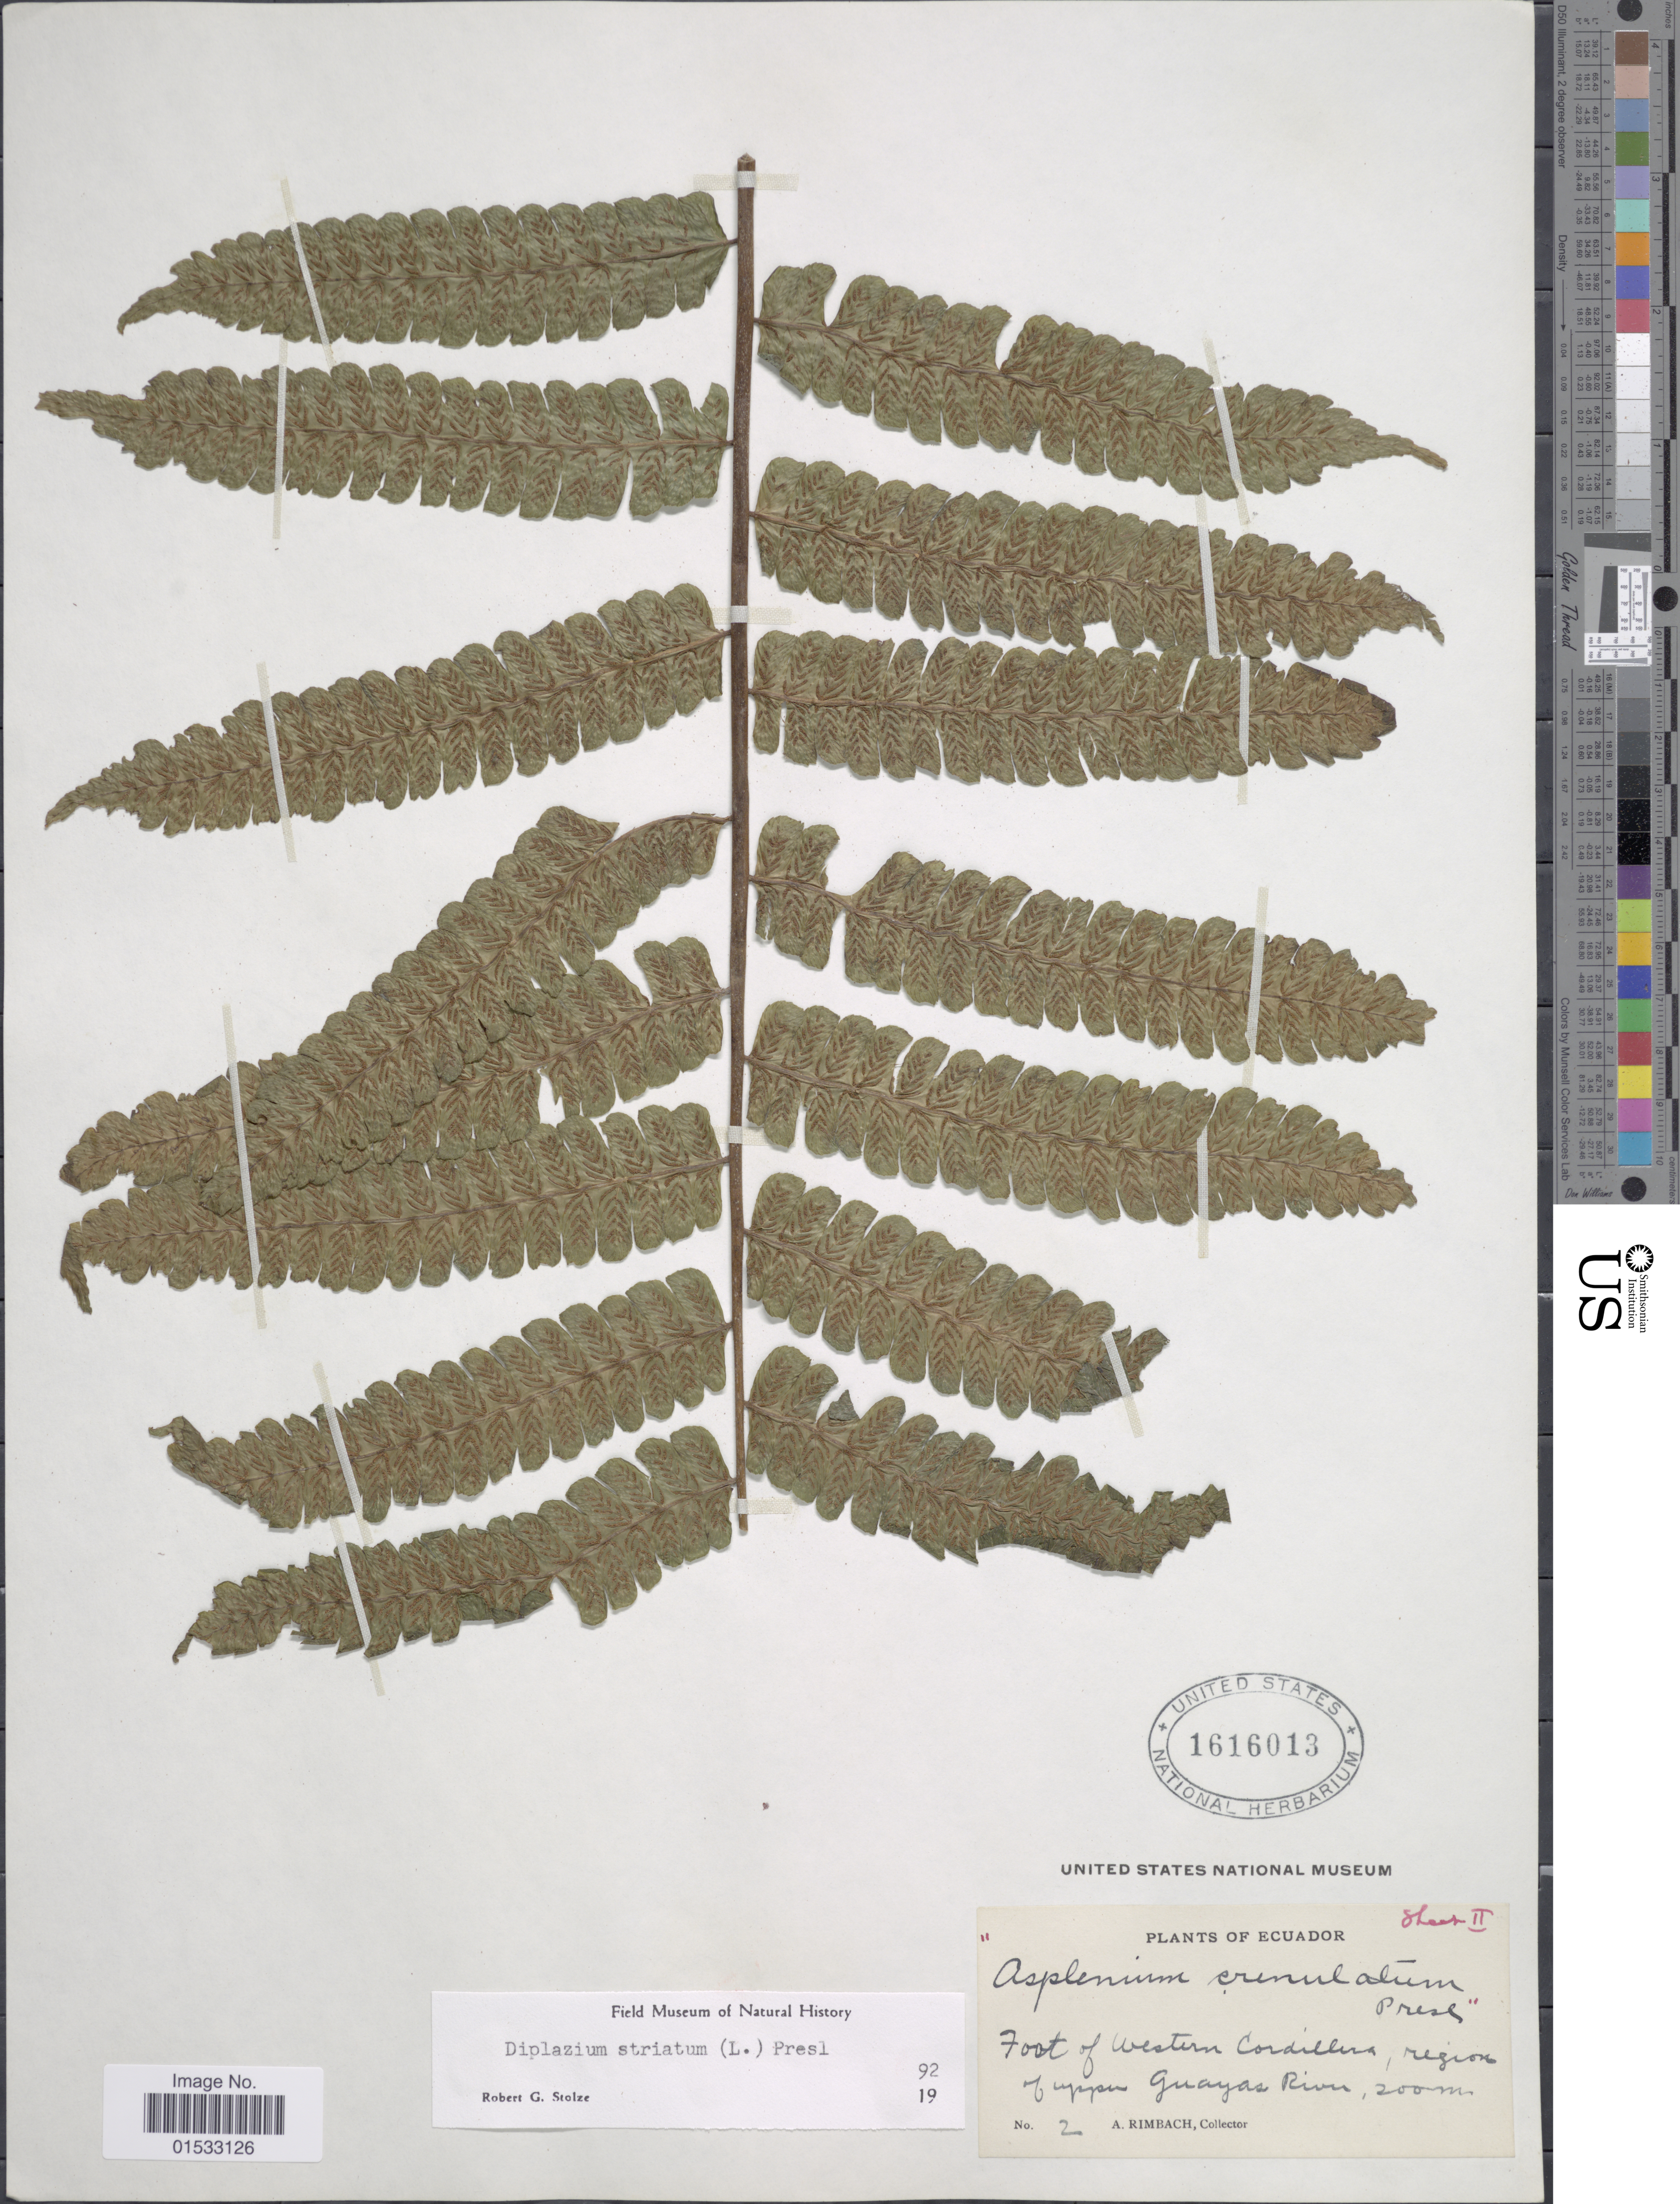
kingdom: Plantae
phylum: Tracheophyta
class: Polypodiopsida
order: Polypodiales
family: Athyriaceae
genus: Diplazium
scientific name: Diplazium striatum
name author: (L.) C. Presl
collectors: A. Rimbach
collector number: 2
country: Ecuador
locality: Foot of Western Cordilleras, region of upper Guyayas River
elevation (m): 200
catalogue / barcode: US 1616013